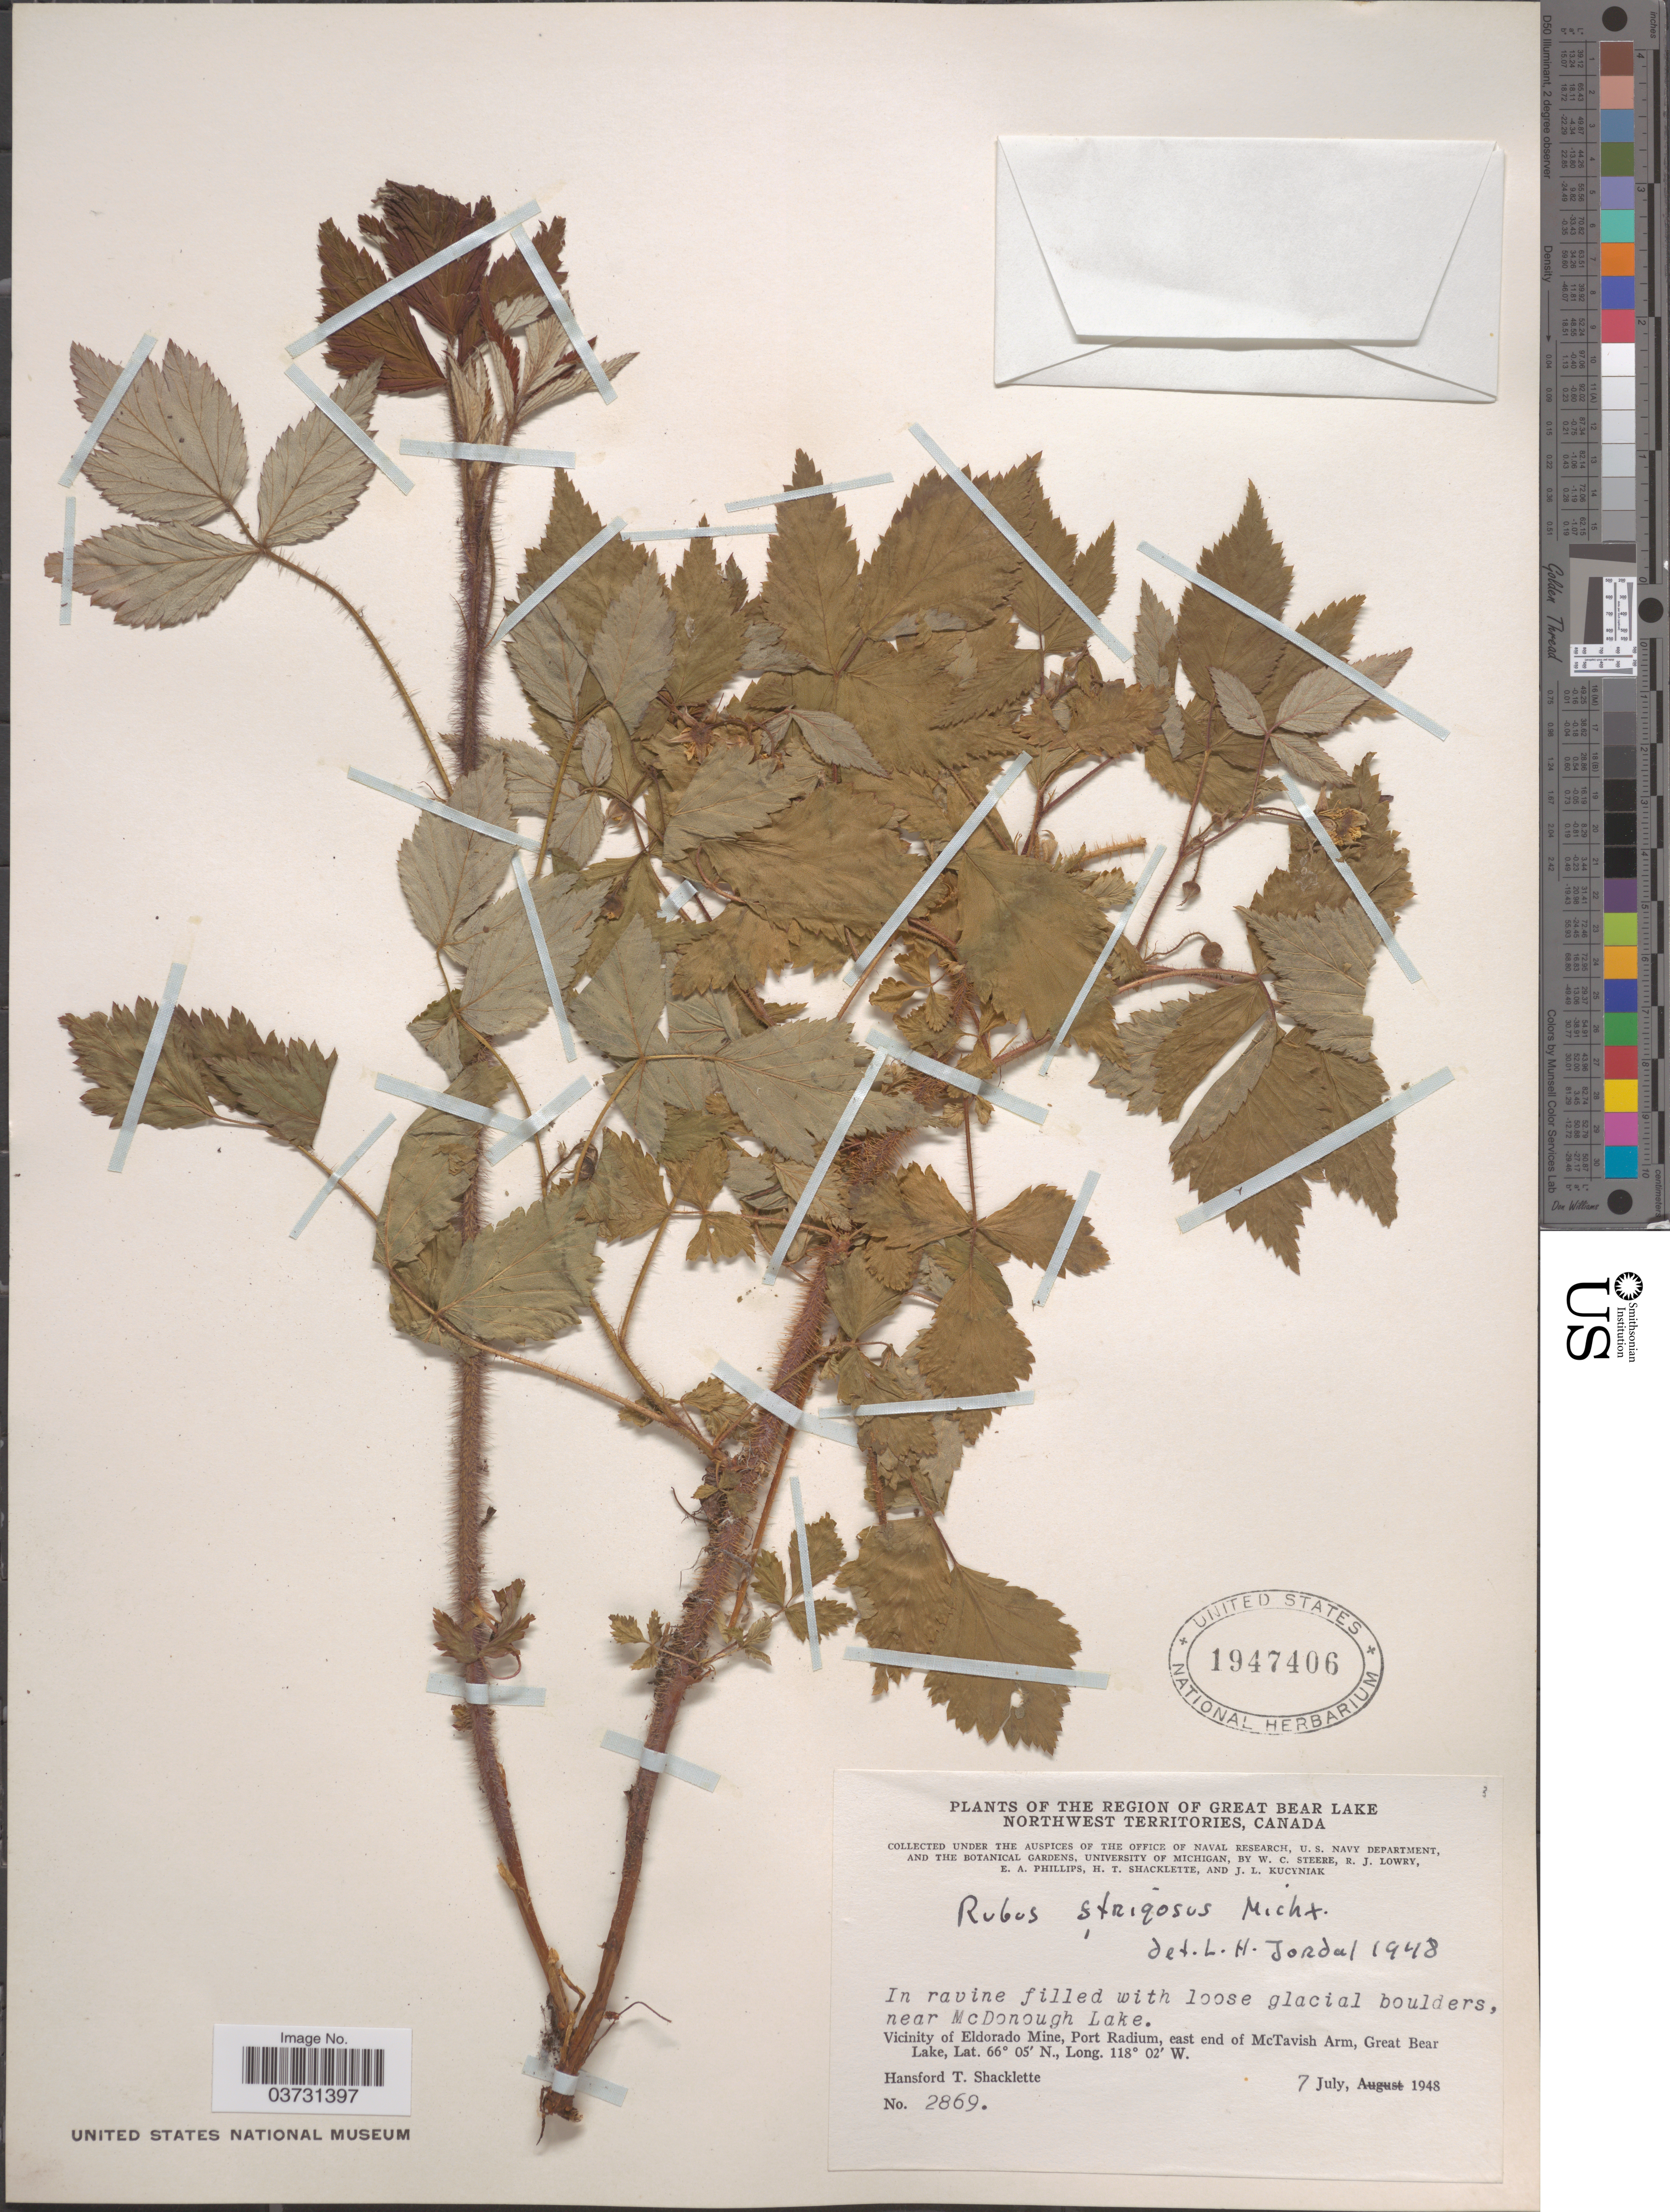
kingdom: Plantae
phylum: Tracheophyta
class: Magnoliopsida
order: Rosales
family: Rosaceae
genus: Rubus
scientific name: Rubus strigosus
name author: Michx.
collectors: H. Shacklette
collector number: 2869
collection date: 1948-07-07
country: Canada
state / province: Northwest Territories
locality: The Region of Great Bear Lake. In ravine filled with loose glacial boulders, near McDonough Lake. Vicinity of Eldorado Mine, Port Radium, east end of McTavish Arm, Great Bear Lake.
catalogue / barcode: US 1947406